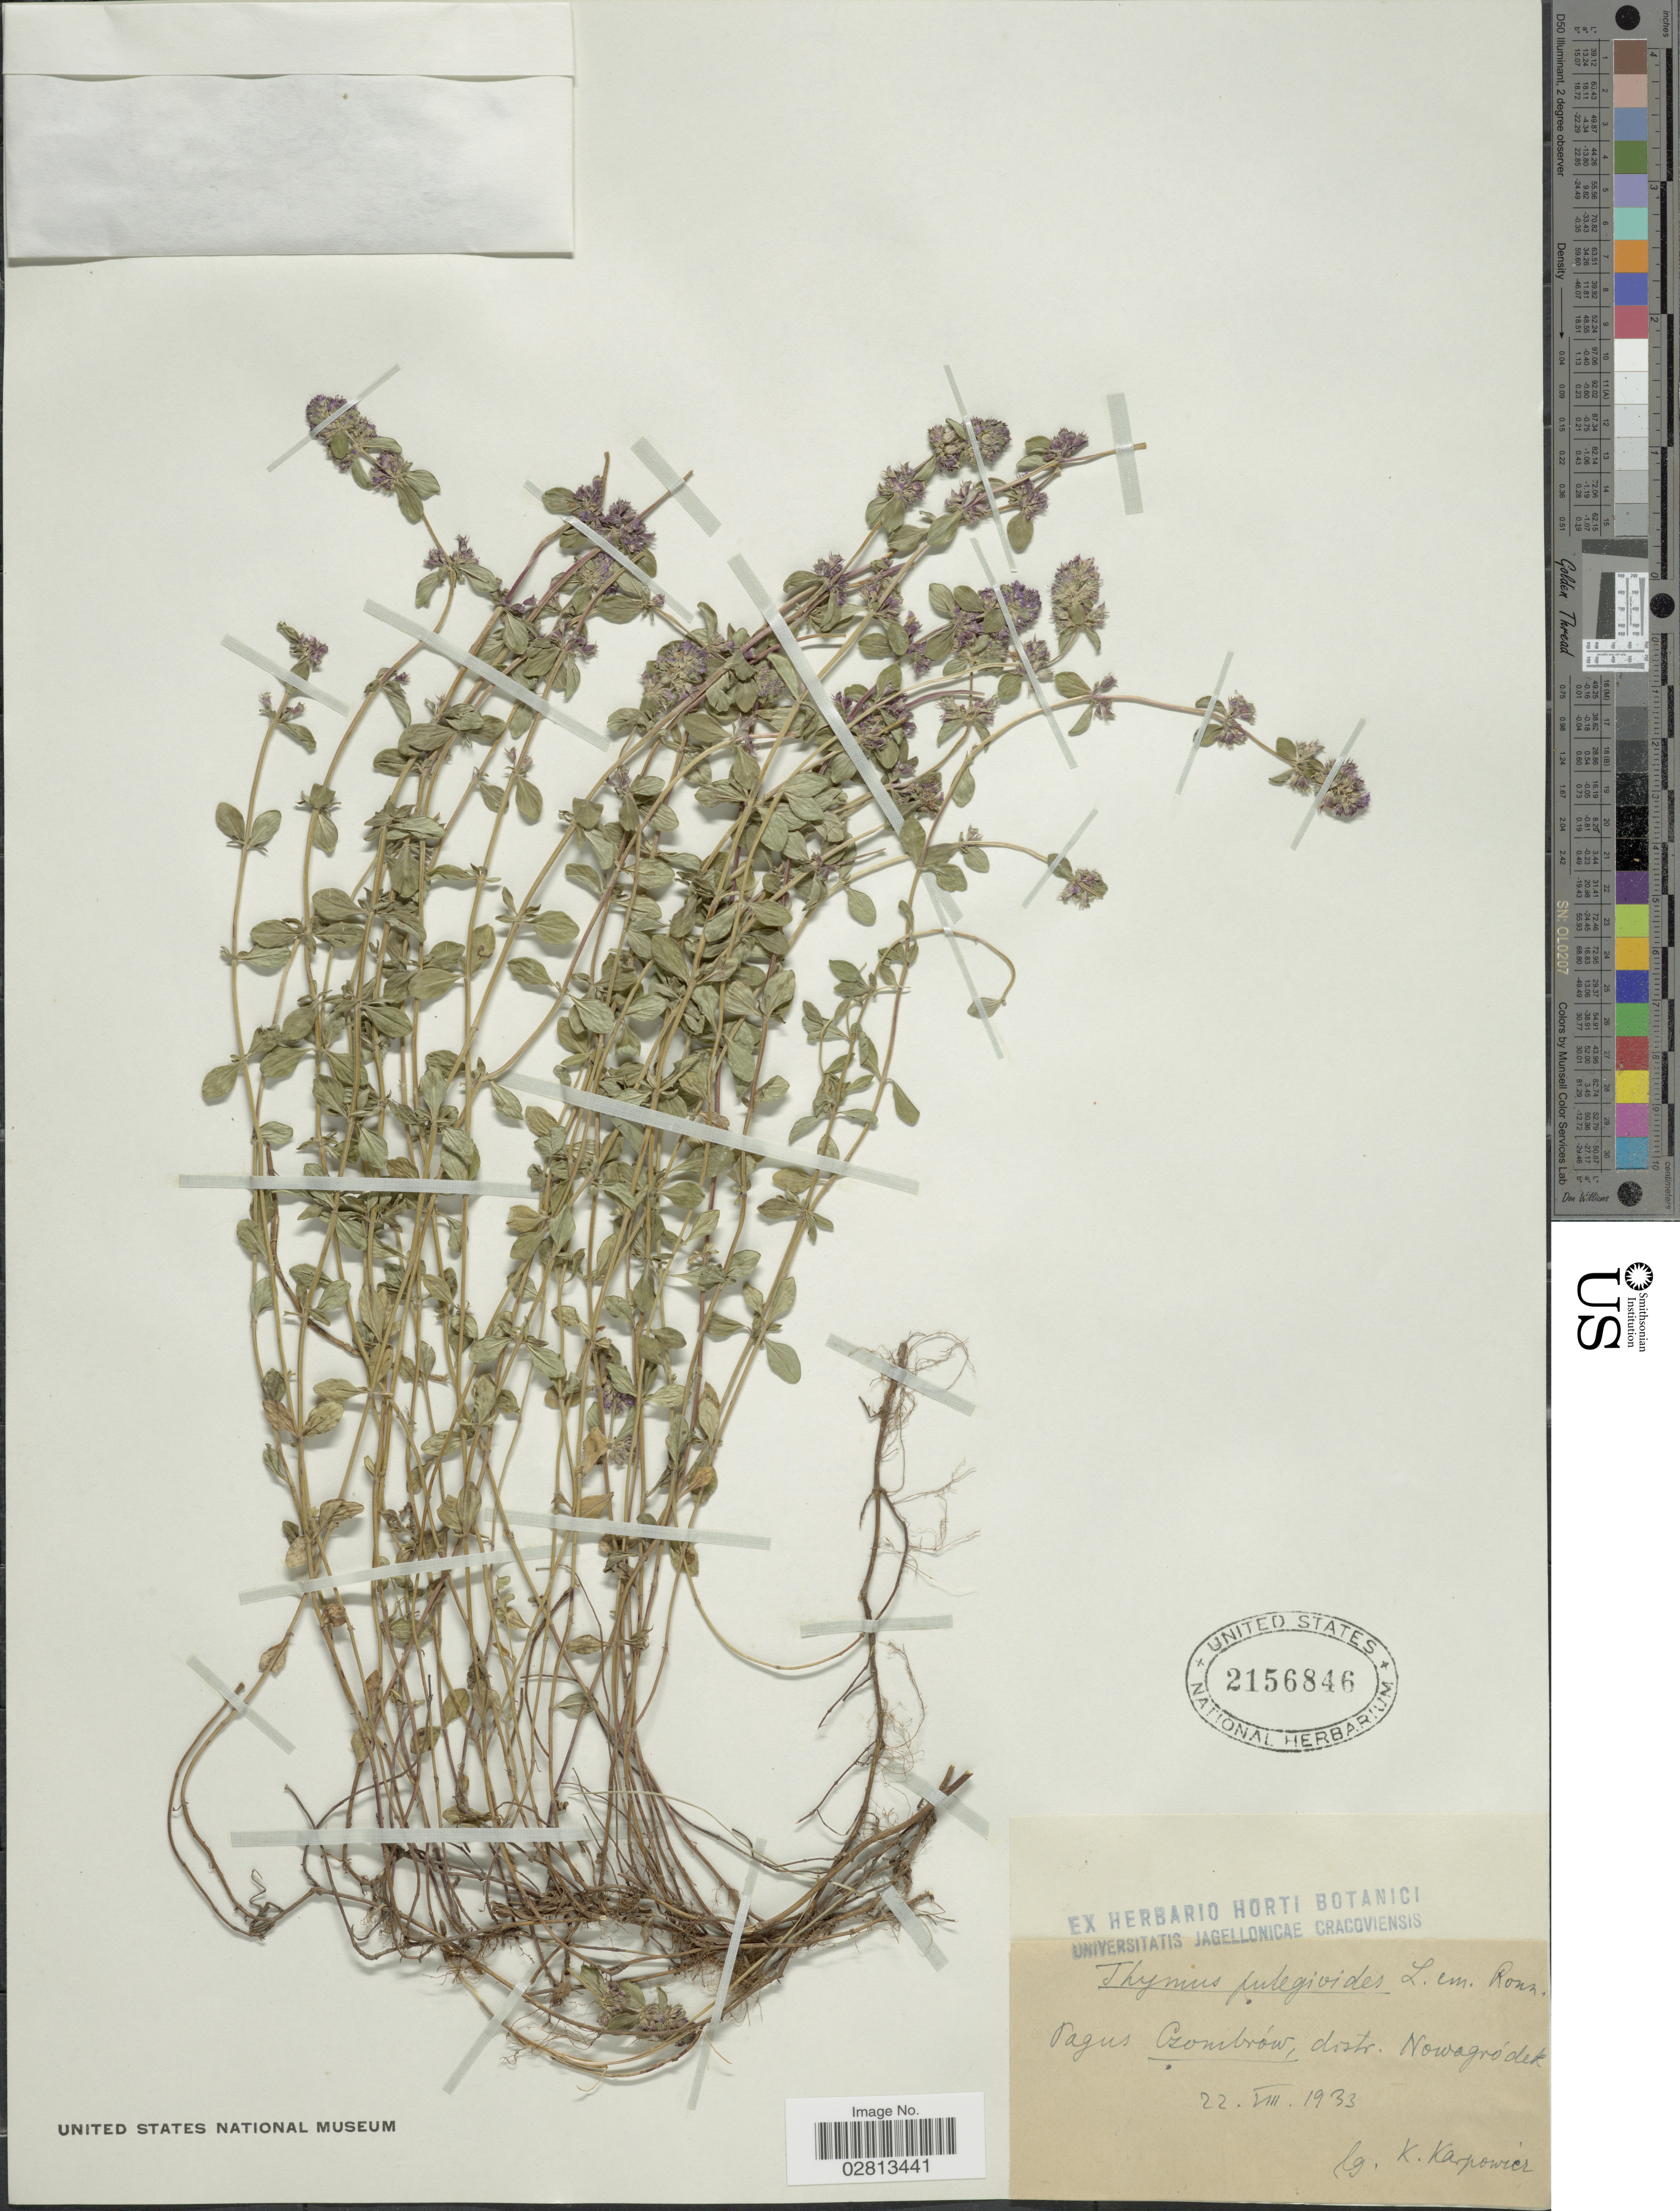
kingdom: Plantae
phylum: Tracheophyta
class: Magnoliopsida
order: Lamiales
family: Lamiaceae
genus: Thymus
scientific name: Thymus pulegioides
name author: L.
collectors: K. Karpowicz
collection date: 1933-08-22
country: Belarus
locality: Pagus Czombrów, distr. Nowagródek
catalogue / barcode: US 2156846